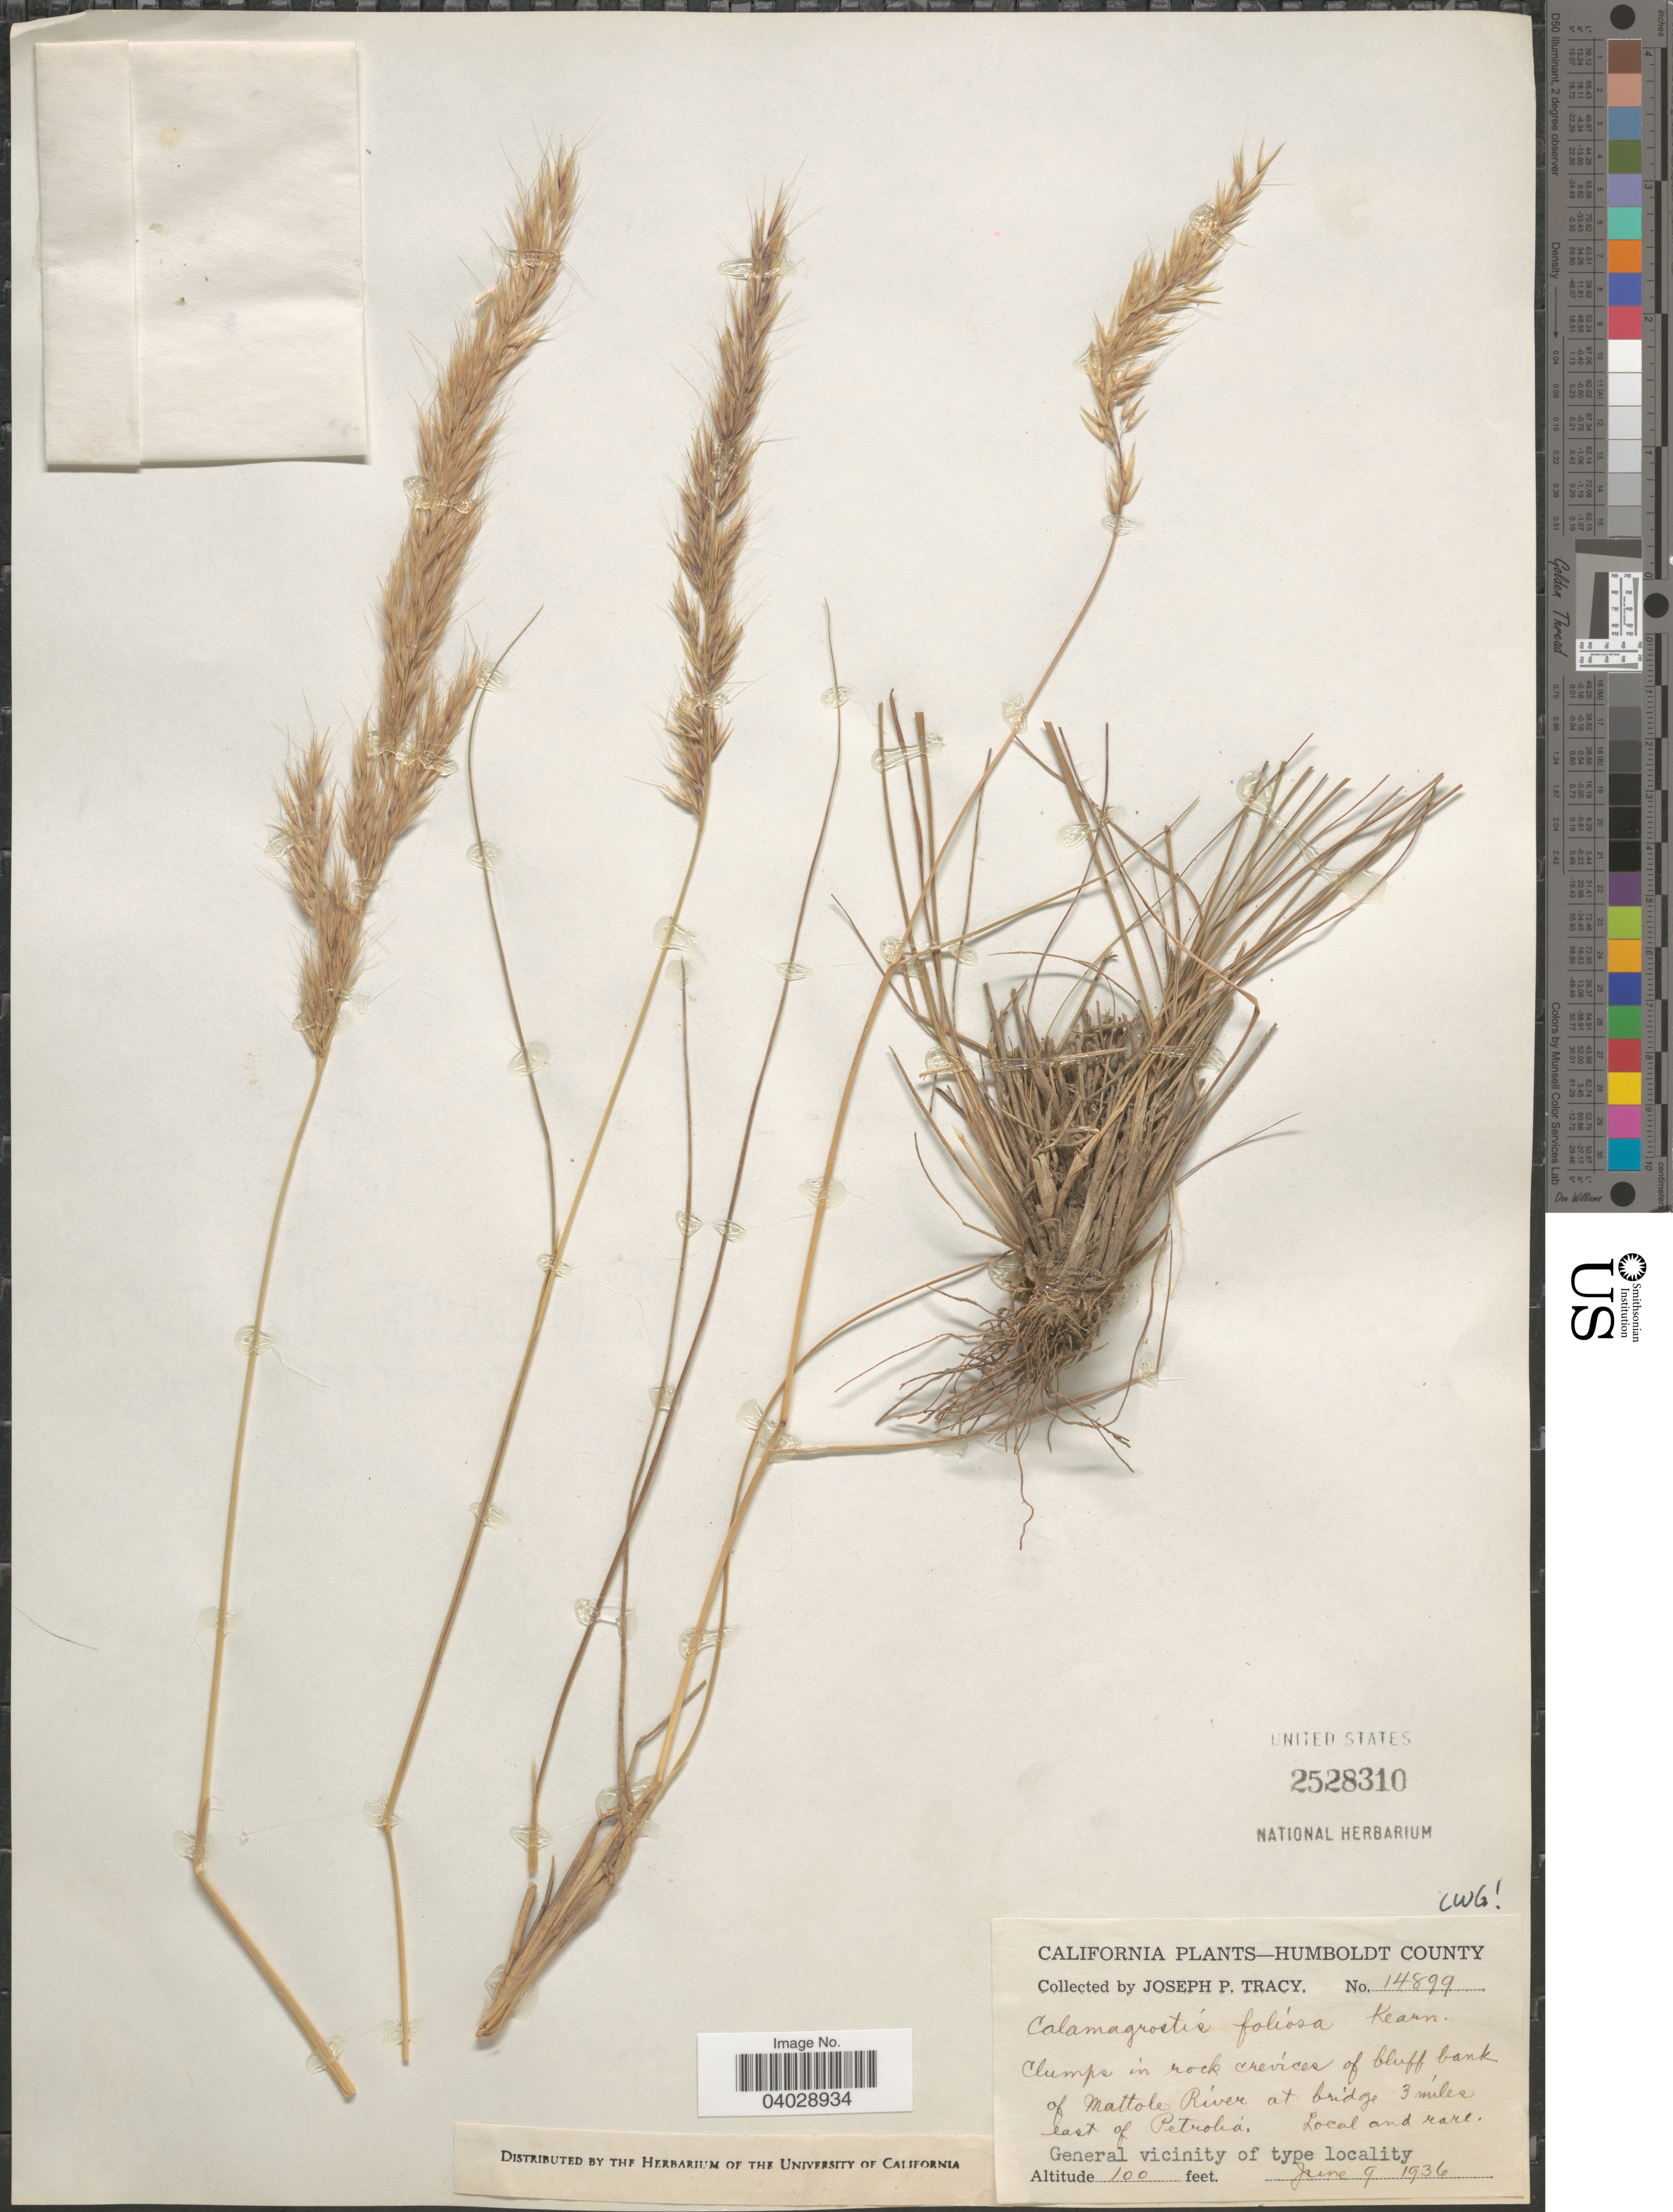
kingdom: Plantae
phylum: Tracheophyta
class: Liliopsida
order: Poales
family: Poaceae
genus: Calamagrostis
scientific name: Calamagrostis foliosa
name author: Kearney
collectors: J. Tracy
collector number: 14899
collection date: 1936-06-09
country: United States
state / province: California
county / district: Humboldt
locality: Humboldt County. In rock crevices of bluff bank of Mattole River at bridge 3 miles east of Petrolia.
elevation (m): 30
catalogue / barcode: US 2528310